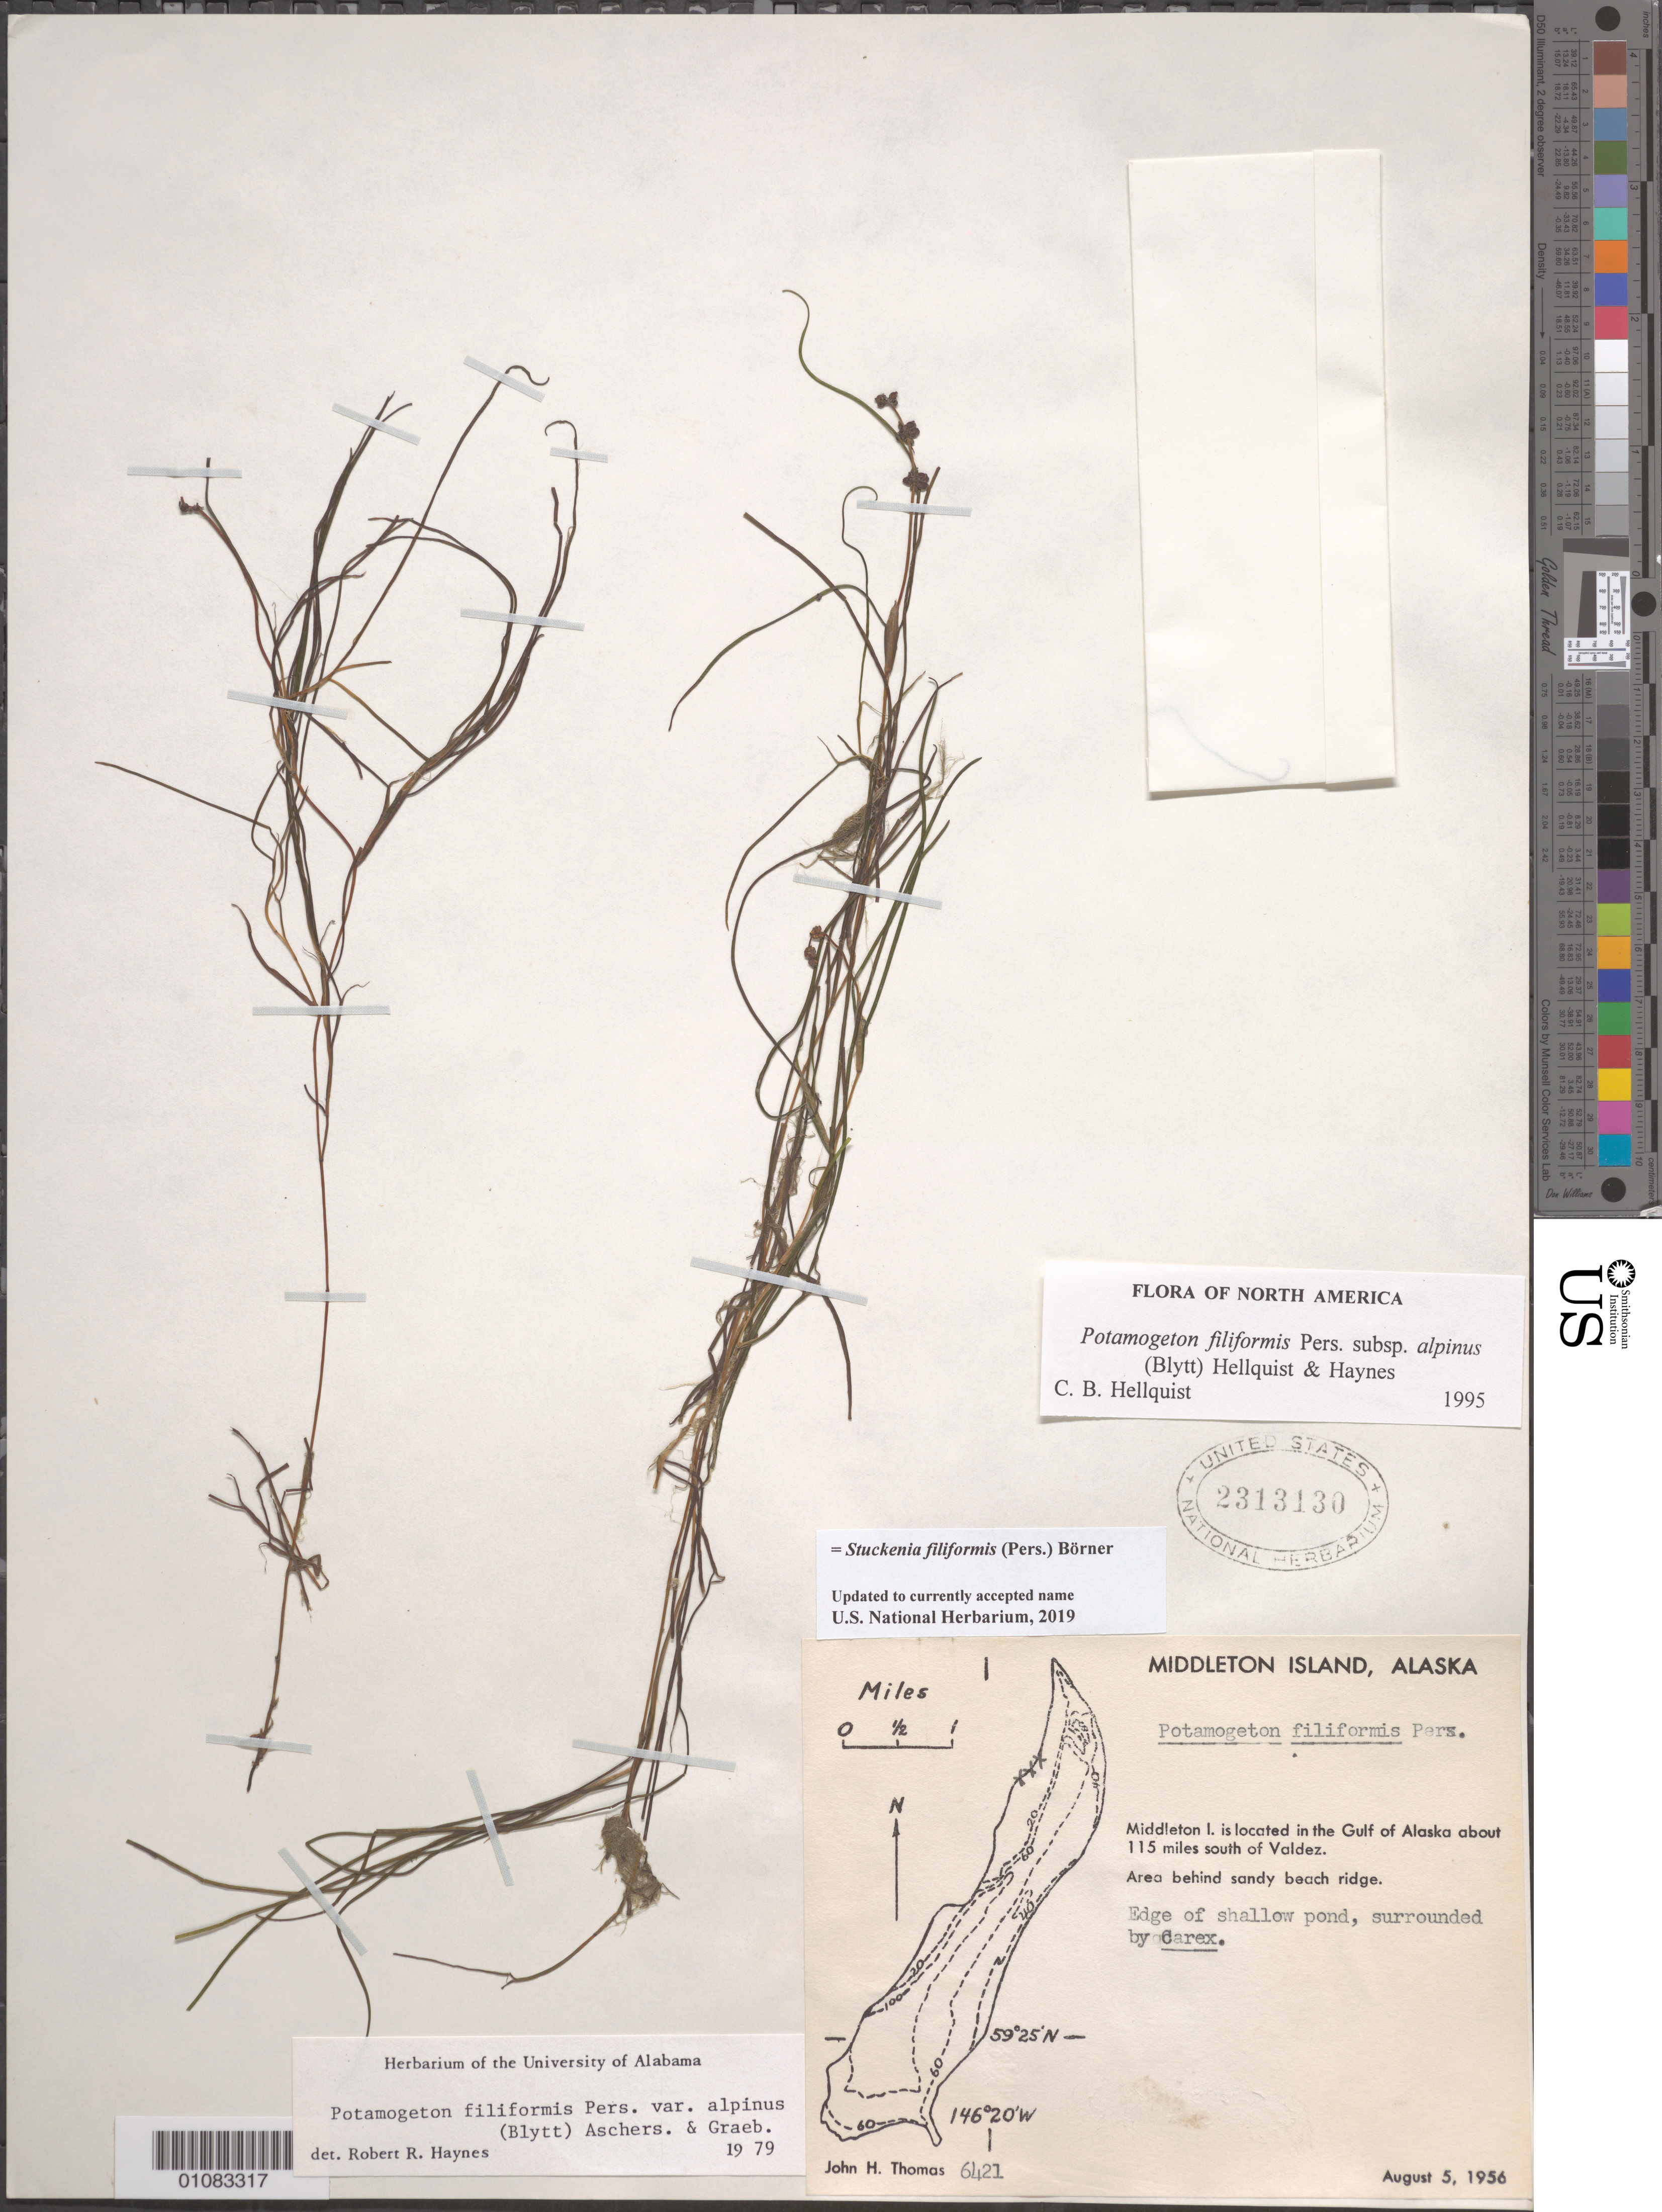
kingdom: Plantae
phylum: Tracheophyta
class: Liliopsida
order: Alismatales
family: Potamogetonaceae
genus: Stuckenia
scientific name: Stuckenia filiformis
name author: (Pers.) Börner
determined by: Strong, Mark T., (BOT), Smithsonian Institution - National Museum of Natural History (UNITED STATES)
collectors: J. H. Thomas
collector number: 6421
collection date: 1956-08-05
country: United States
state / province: Alaska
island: Middleton Island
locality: Gulf of Alaska, 115 mi. S of Valdez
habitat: Area behind sandy beach ridge. Edge of shallow pond, surrounded by Carex.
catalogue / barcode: US 2313130